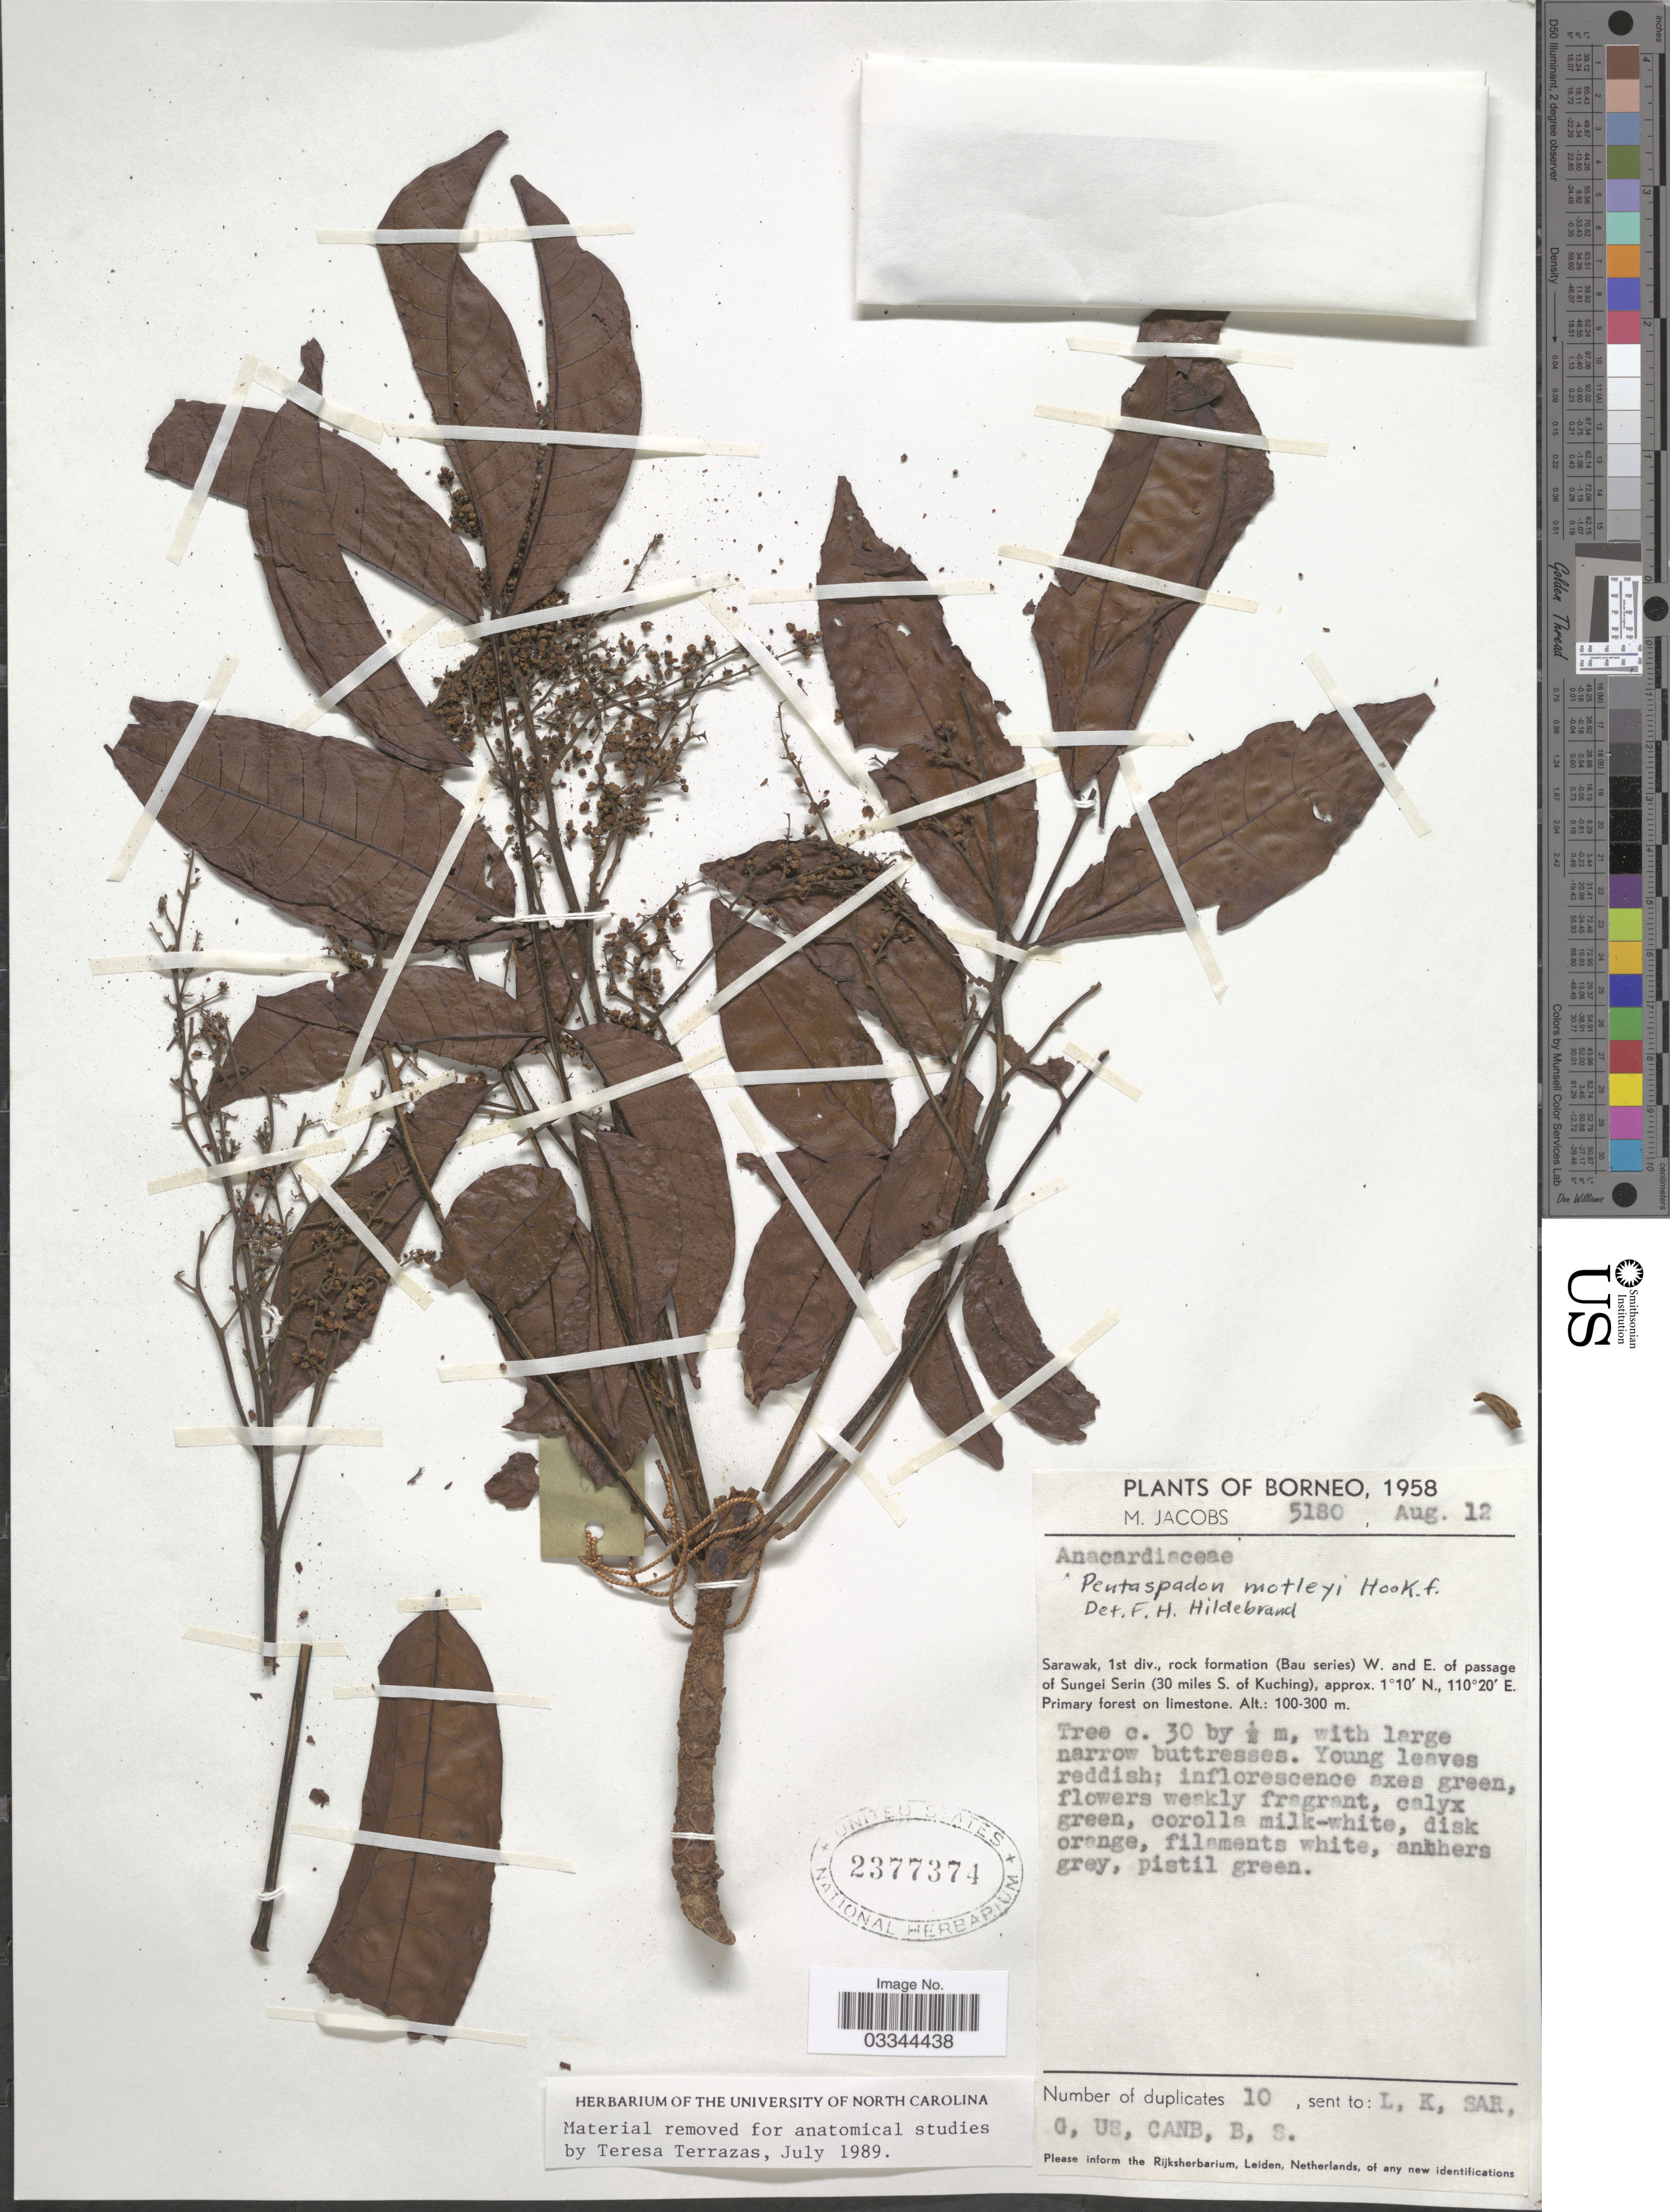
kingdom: Plantae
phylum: Tracheophyta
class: Magnoliopsida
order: Sapindales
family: Anacardiaceae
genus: Pentaspadon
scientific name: Pentaspadon motleyi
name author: Hook. f.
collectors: M. Jacobs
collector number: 5180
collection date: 1958-08-12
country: Malaysia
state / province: Sarawak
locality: Borneo. Sarawak, 1st div., rock formation (Bau series) W. and E. of passage of Sungei Serin (30 miles S. of Kuching).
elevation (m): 100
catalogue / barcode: US 2377374